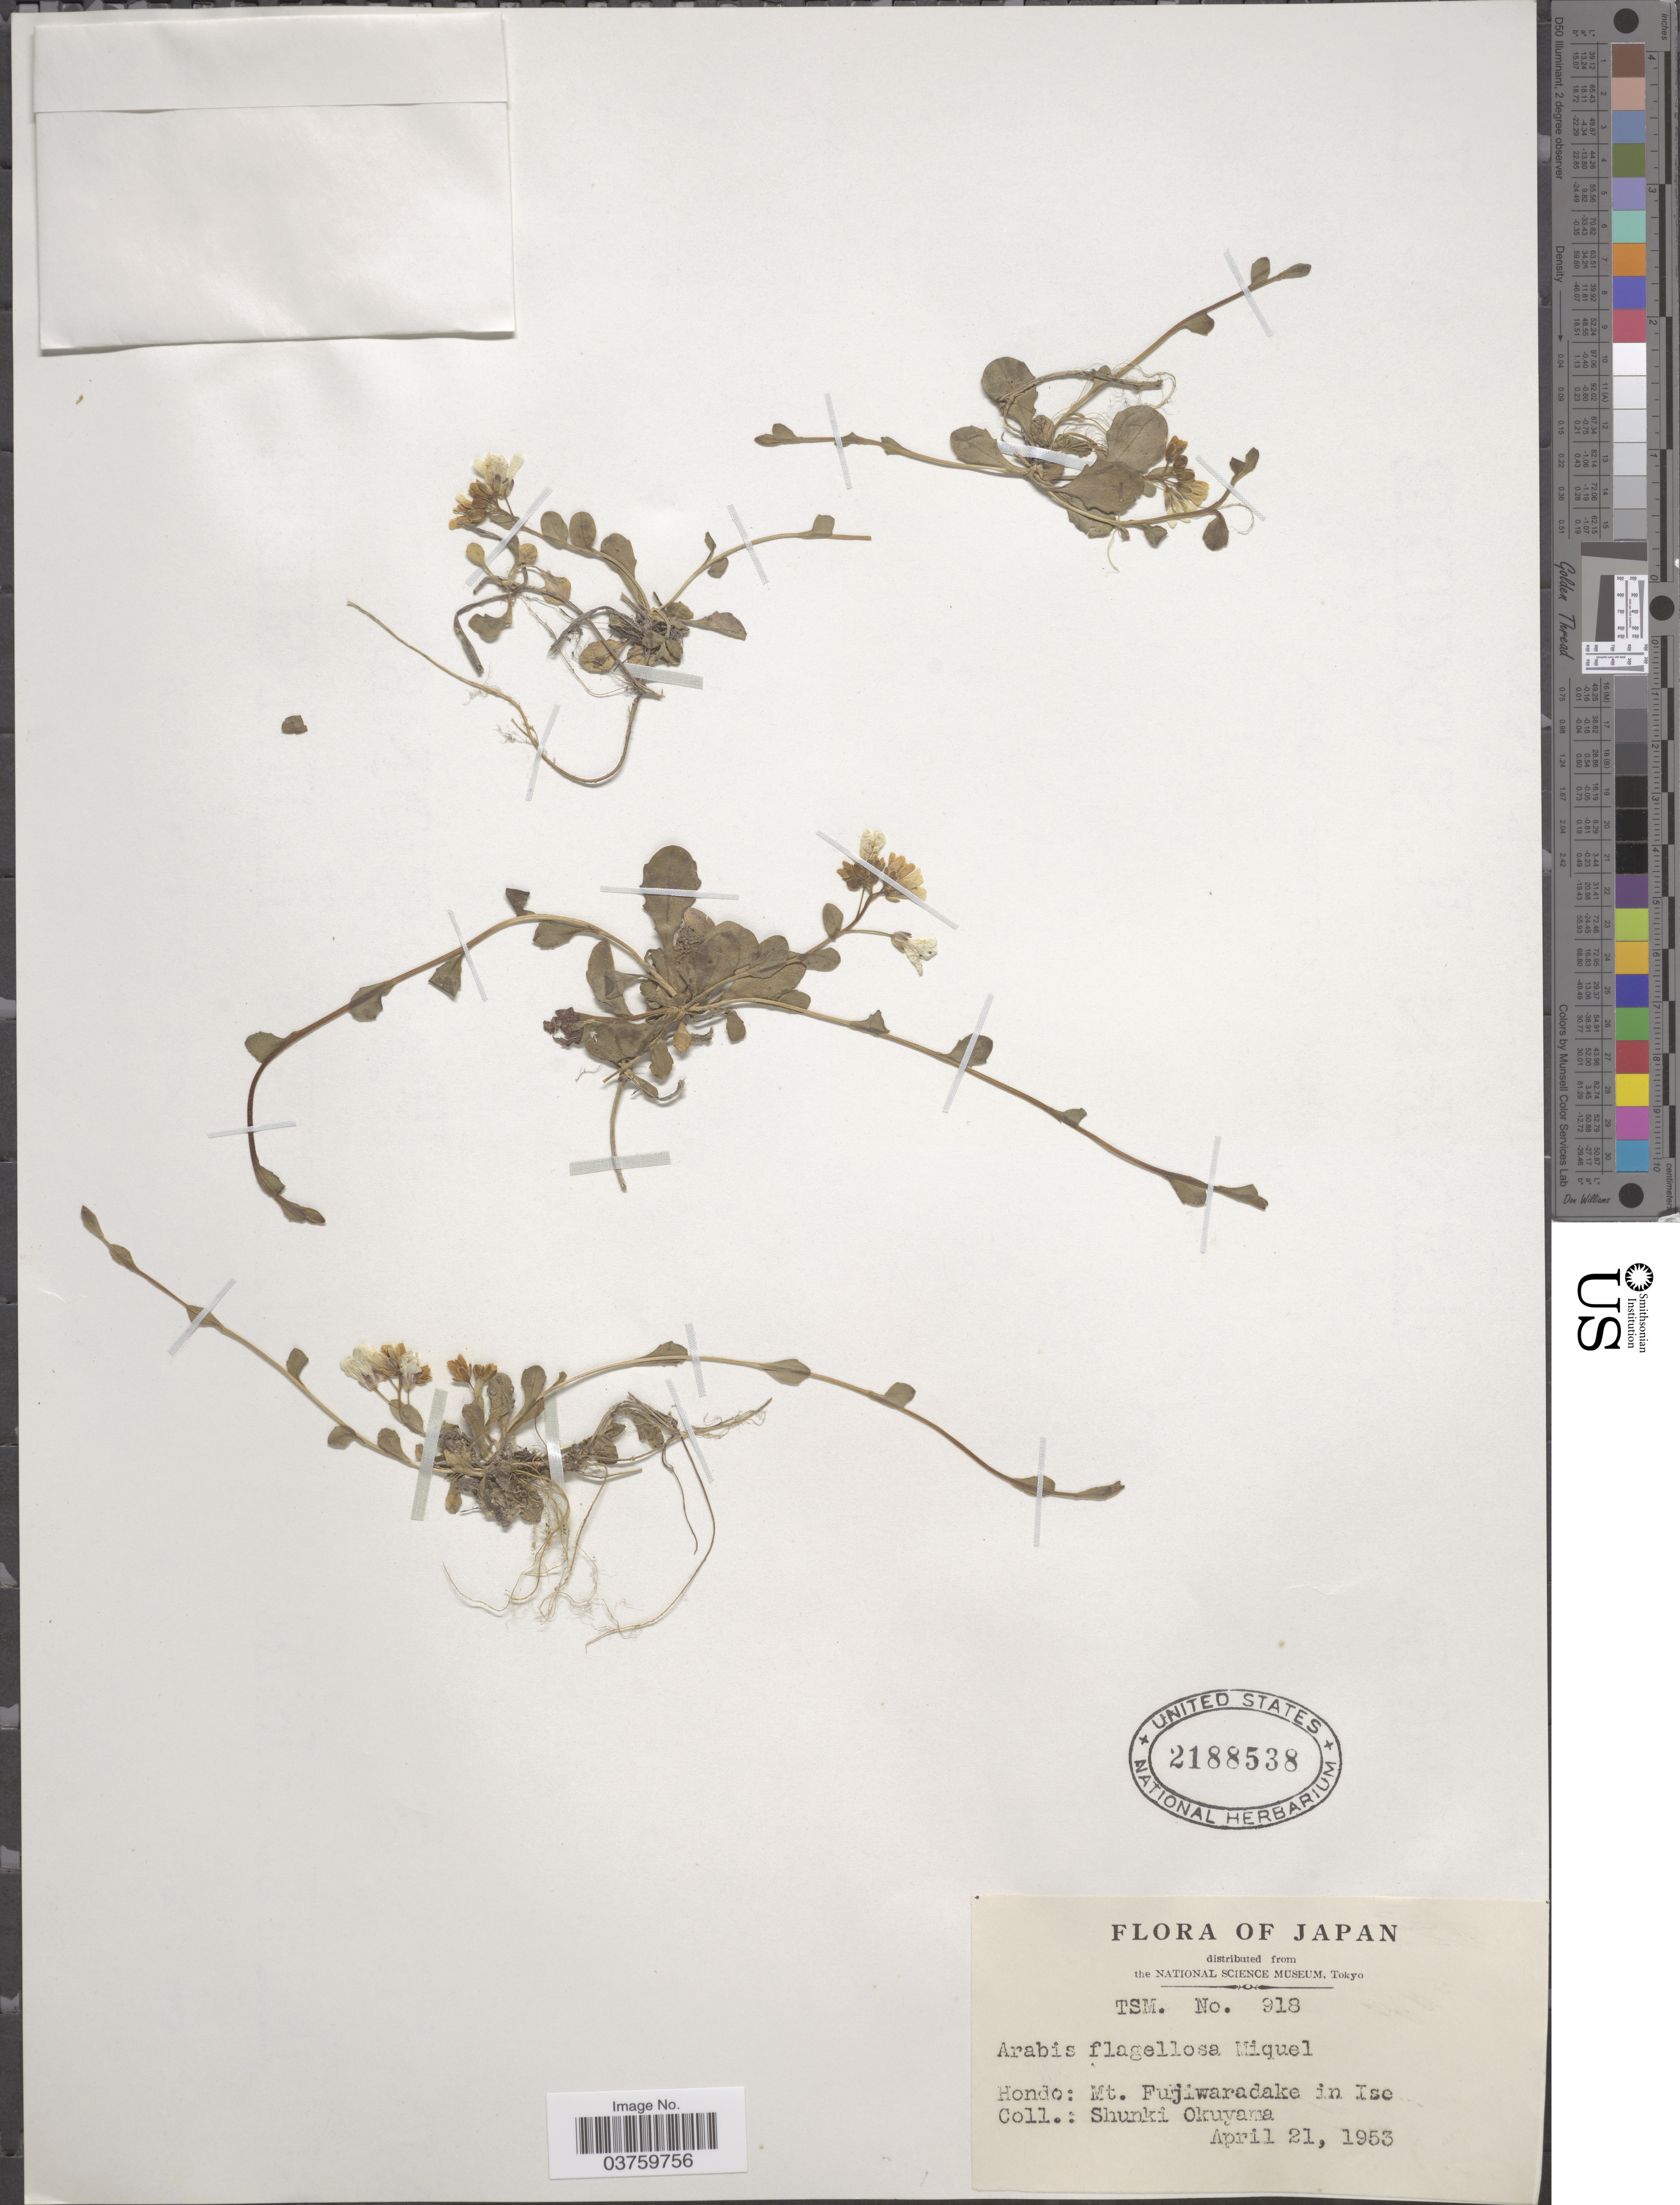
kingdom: Plantae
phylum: Tracheophyta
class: Magnoliopsida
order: Brassicales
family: Brassicaceae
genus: Arabis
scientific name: Arabis flagellosa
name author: Miq.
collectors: S. Okuyama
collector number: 918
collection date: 1953-04-21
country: Japan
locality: Hondo: Mt. Fujiwaradake in Ise.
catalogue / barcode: US 2188538